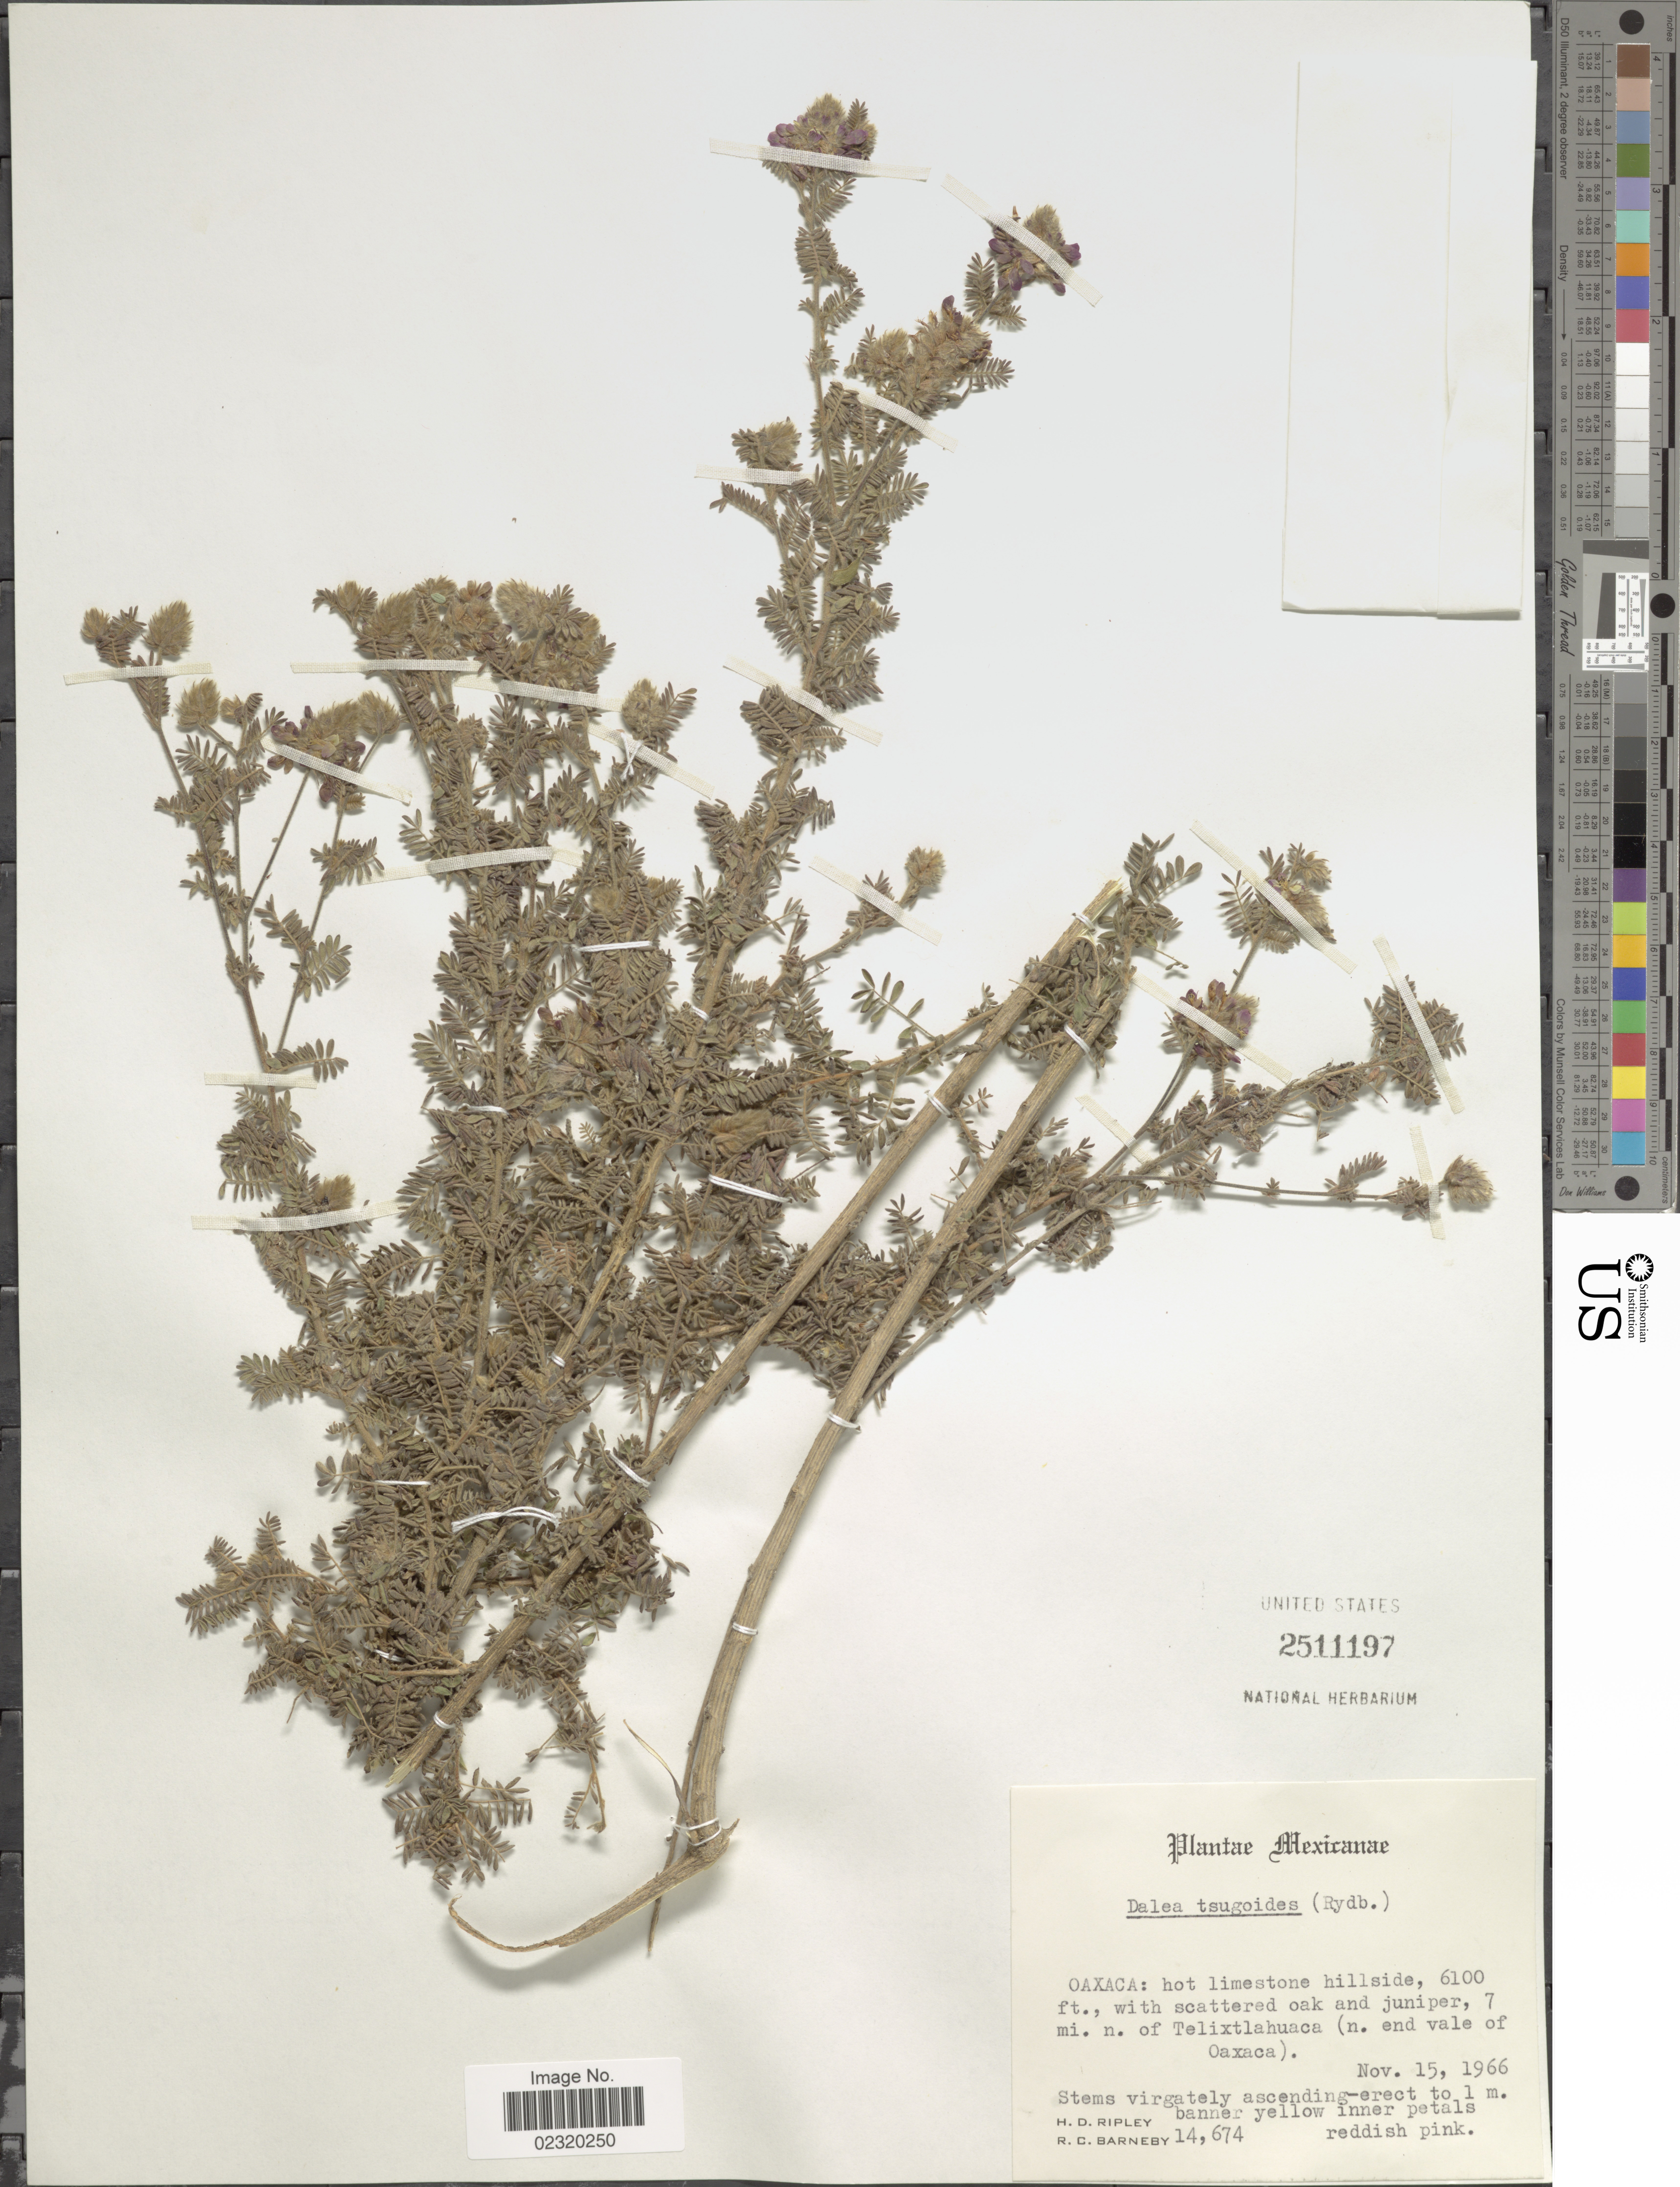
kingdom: Plantae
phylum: Tracheophyta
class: Magnoliopsida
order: Fabales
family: Fabaceae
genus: Dalea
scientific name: Dalea versicolor var. versicolor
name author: Zucc.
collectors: R. C. Barneby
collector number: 14674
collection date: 1966-11-15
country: Mexico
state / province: Oaxaca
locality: Hot limestone hillside, with scattered oak and junper, 7 mi n of Telixtlahuaca (n. end vale of Oaxaca)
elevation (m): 1859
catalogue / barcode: US 2511197